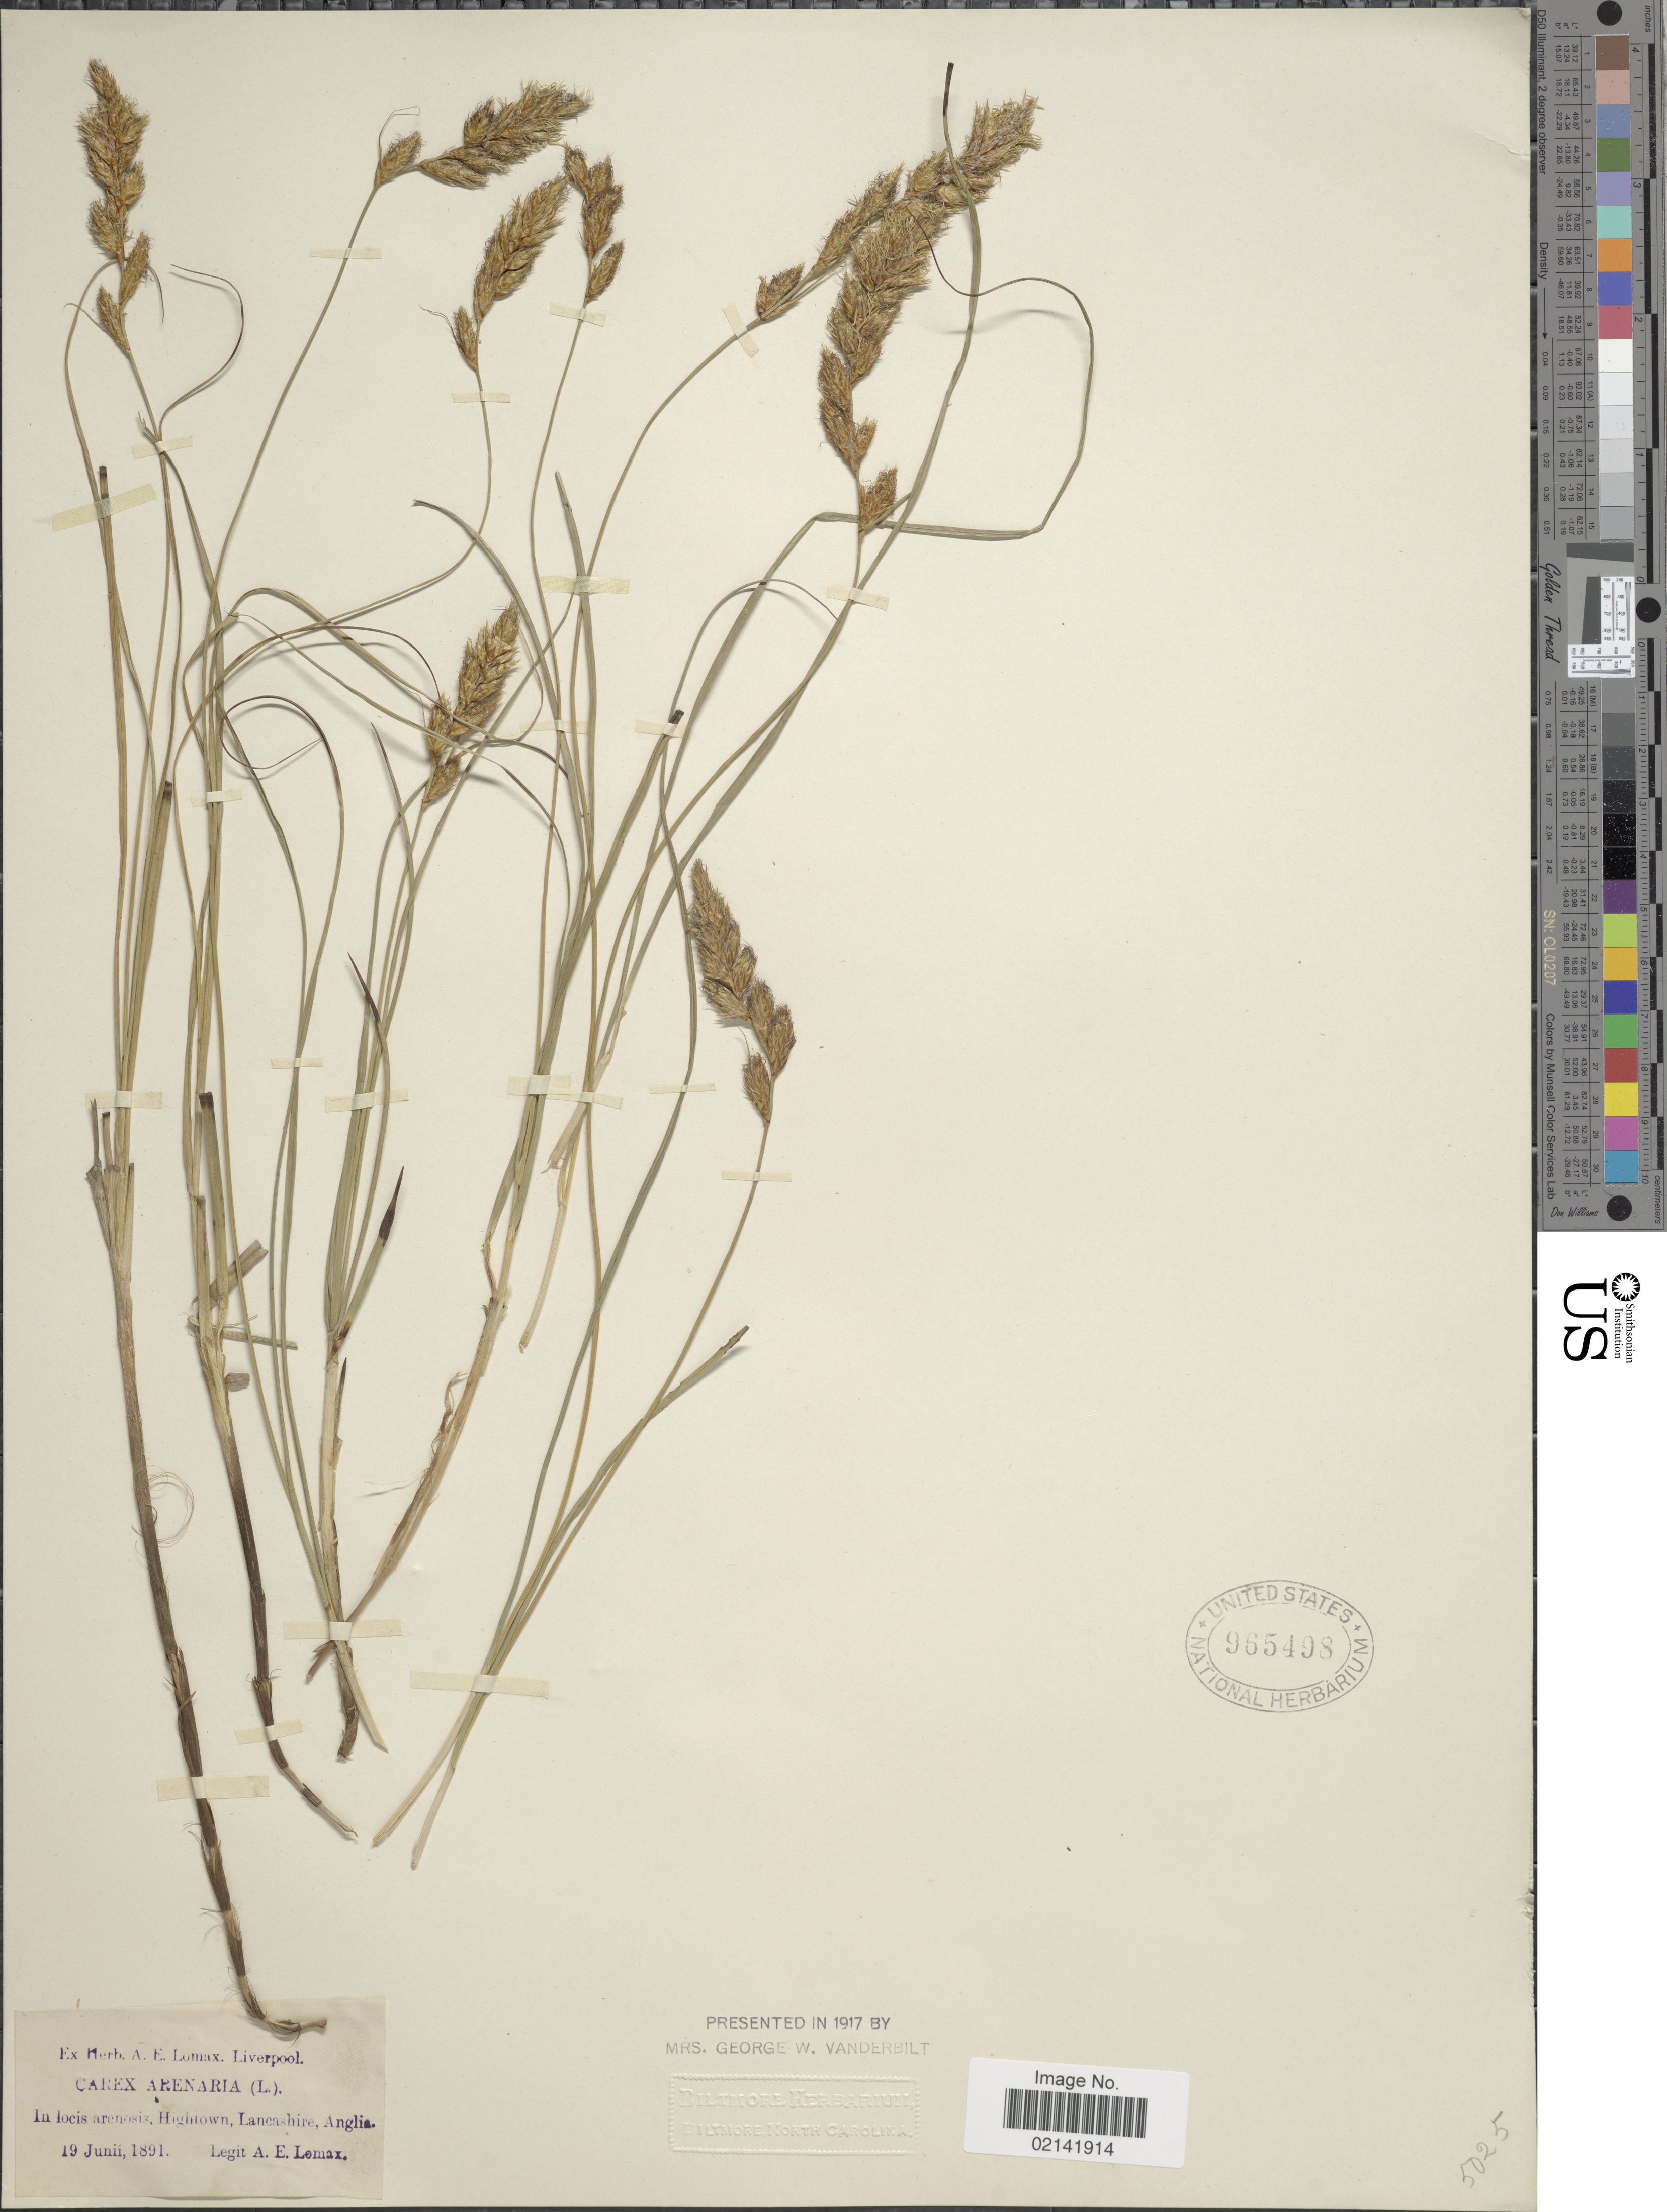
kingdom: Plantae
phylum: Tracheophyta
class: Liliopsida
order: Poales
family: Cyperaceae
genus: Carex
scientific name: Carex arenaria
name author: L.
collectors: A. Lomax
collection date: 1891-06-19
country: United Kingdom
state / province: England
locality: In locis arenosis, Hightown, Lancashire, Anglia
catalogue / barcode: US 965498